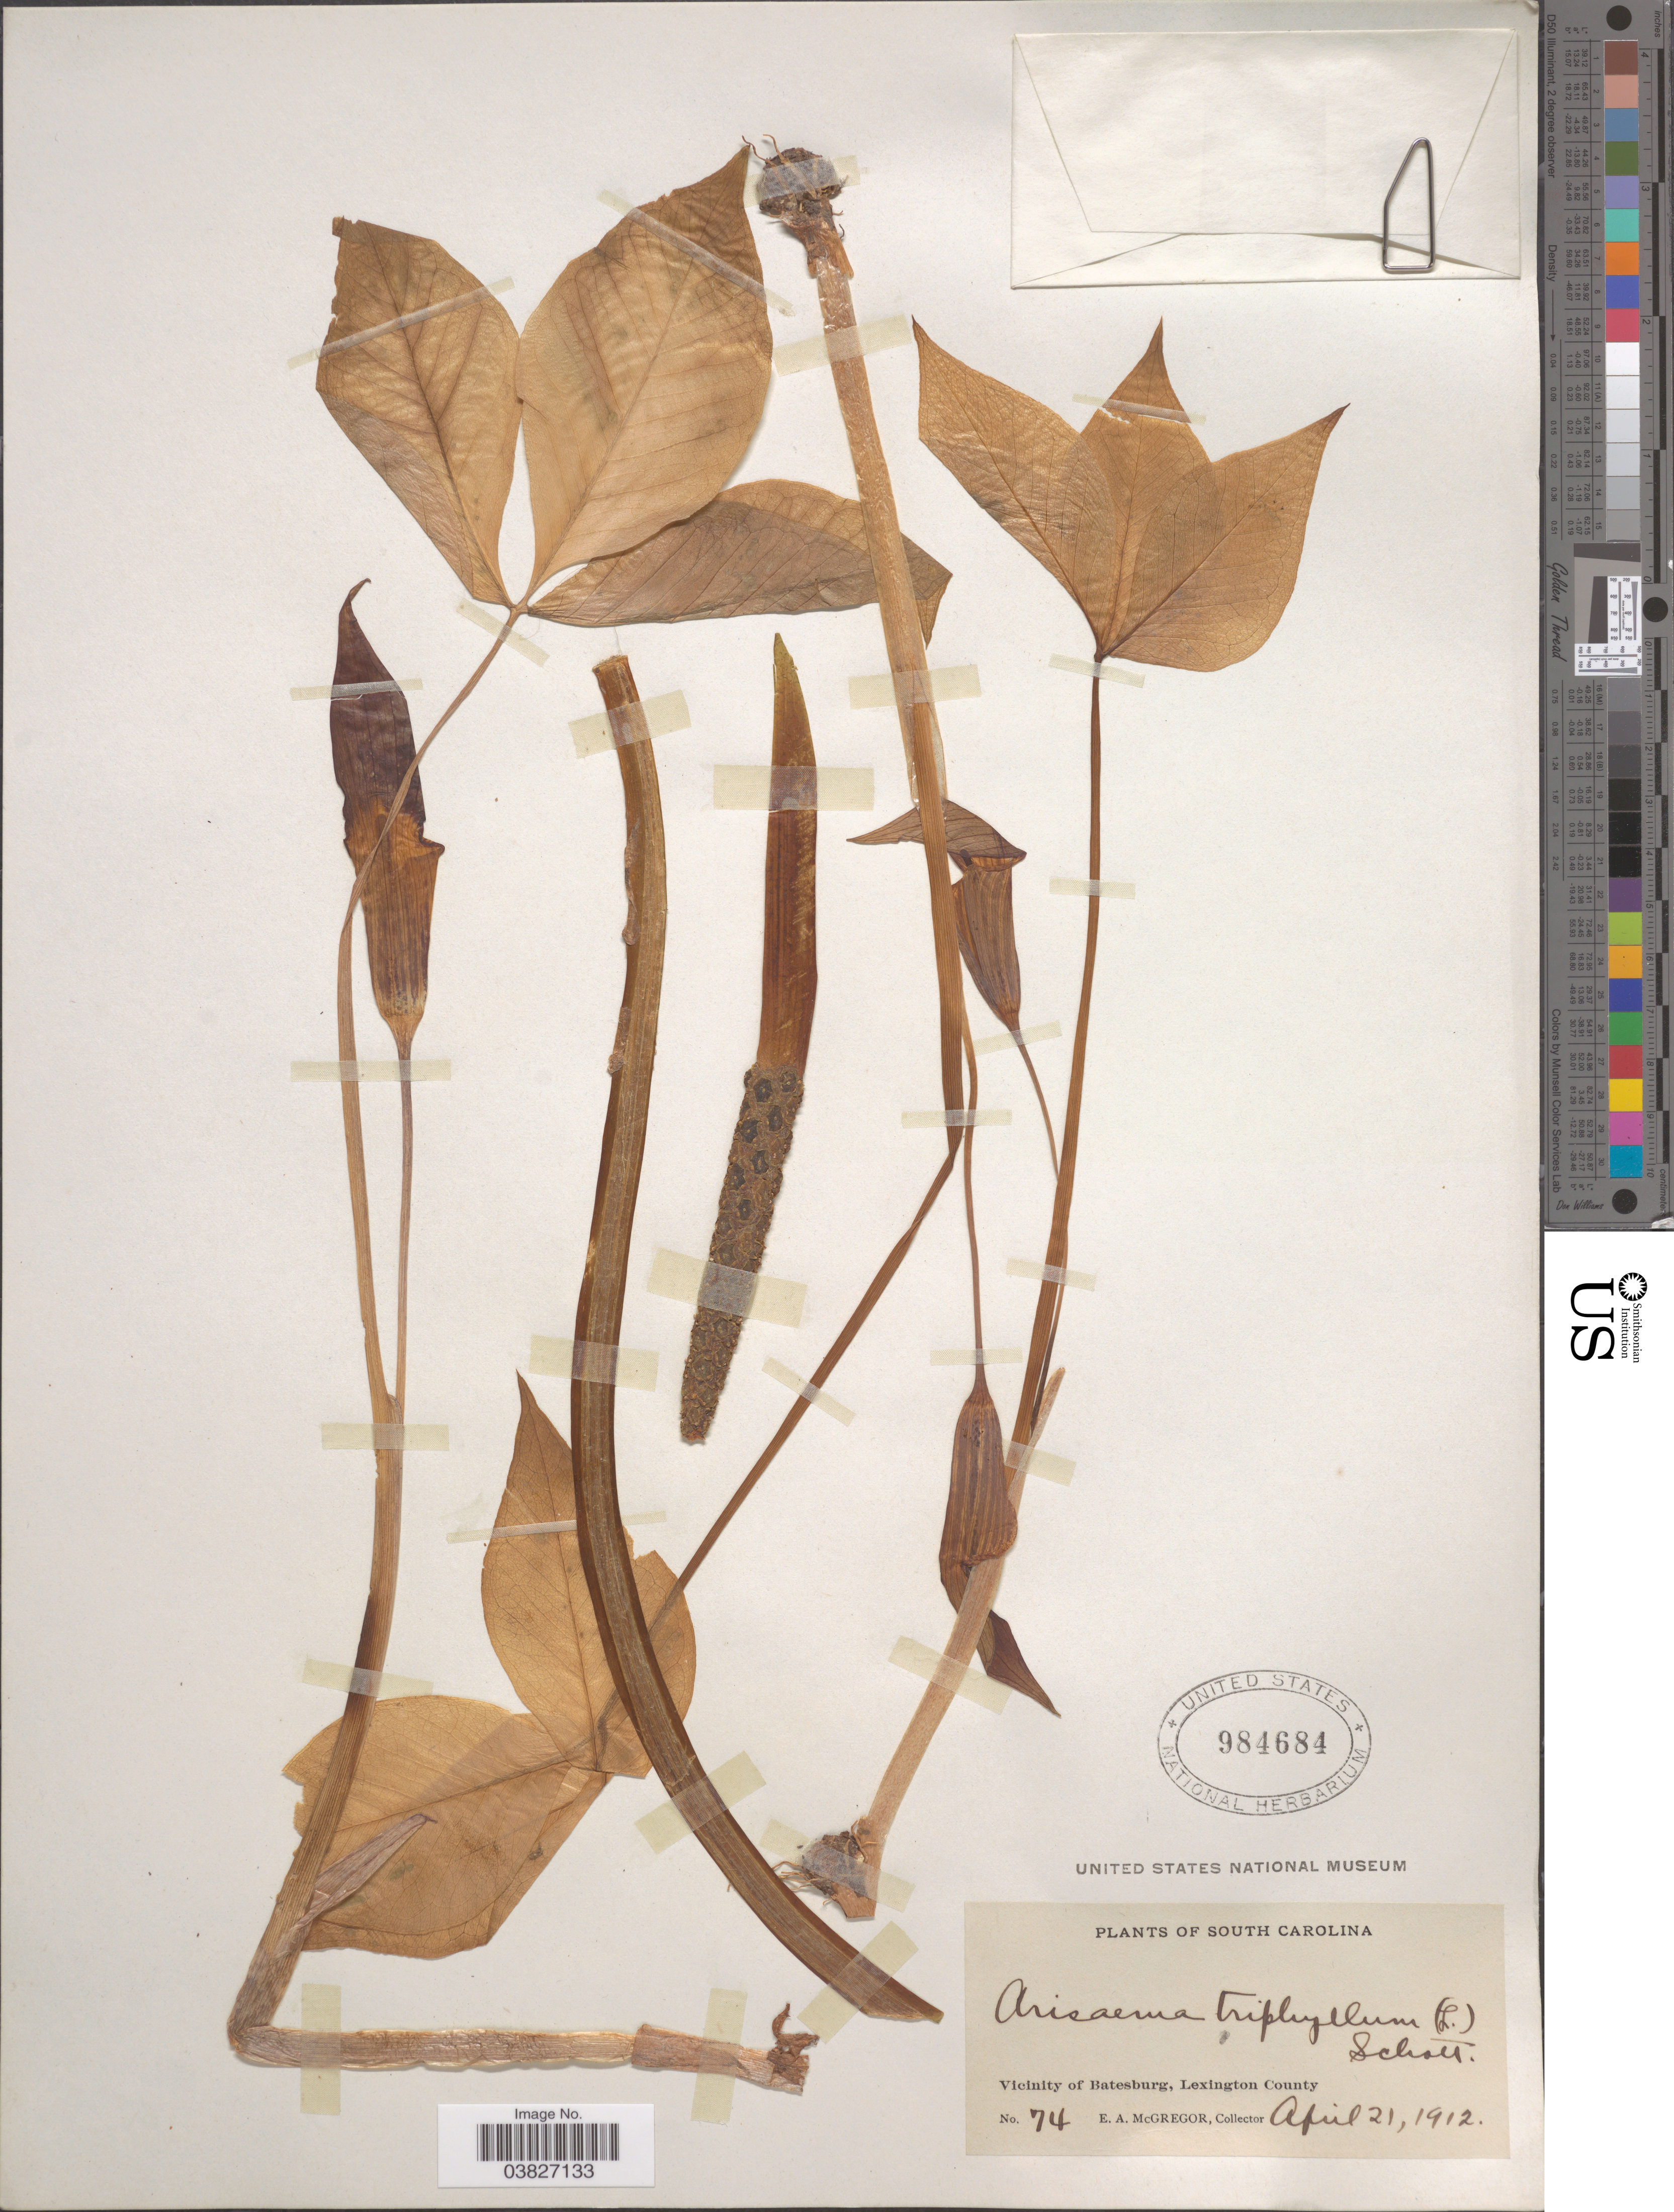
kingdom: Plantae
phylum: Tracheophyta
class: Liliopsida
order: Alismatales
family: Araceae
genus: Arisaema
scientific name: Arisaema triphyllum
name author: (L.) Schott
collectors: E. A. McGregor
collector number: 74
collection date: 1912-04-21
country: United States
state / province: South Carolina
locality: Vicinity of Batesburg, Lexington County.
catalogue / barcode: US 984684